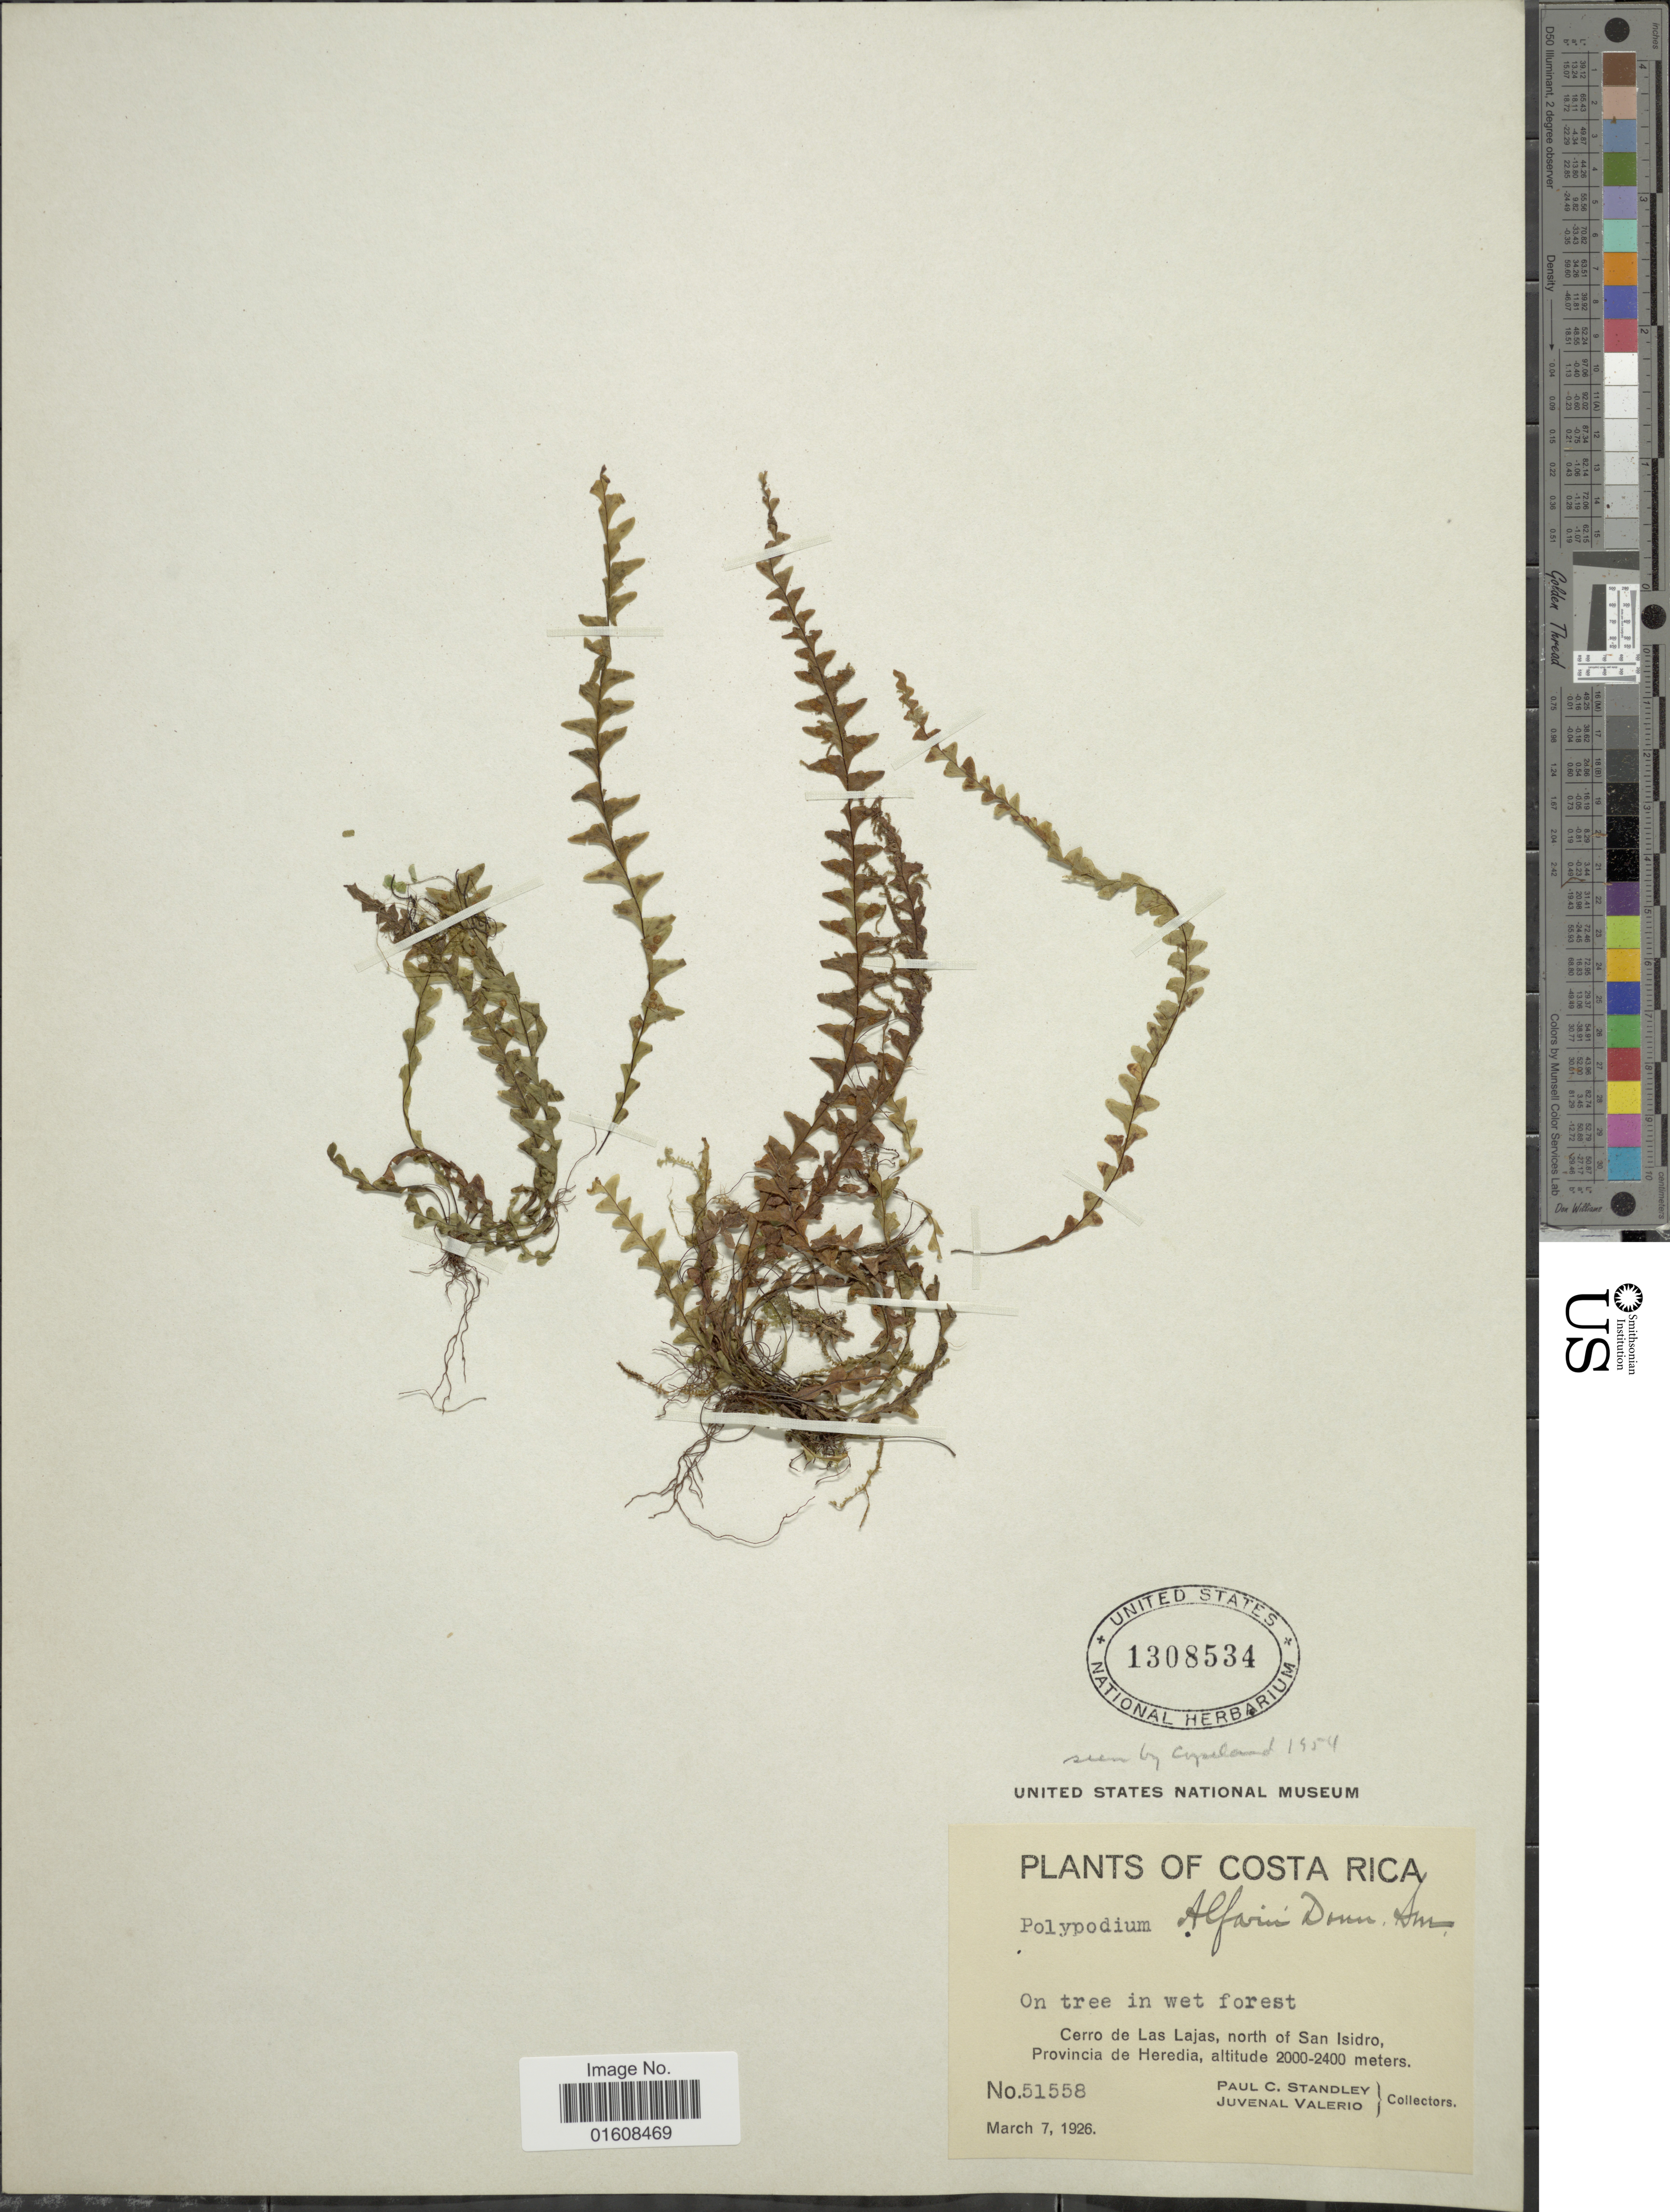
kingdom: Plantae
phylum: Tracheophyta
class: Polypodiopsida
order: Polypodiales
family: Polypodiaceae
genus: Alansmia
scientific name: Alansmia alfaroi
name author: (Donn. Sm.) Moguel & M. Kessler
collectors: P. C. Standley & J. Valerio R.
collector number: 51558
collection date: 1926-03-07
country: Costa Rica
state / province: Heredia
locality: Cerro de Las Lajas, north of San Isidro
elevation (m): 2000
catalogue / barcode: US 1308534